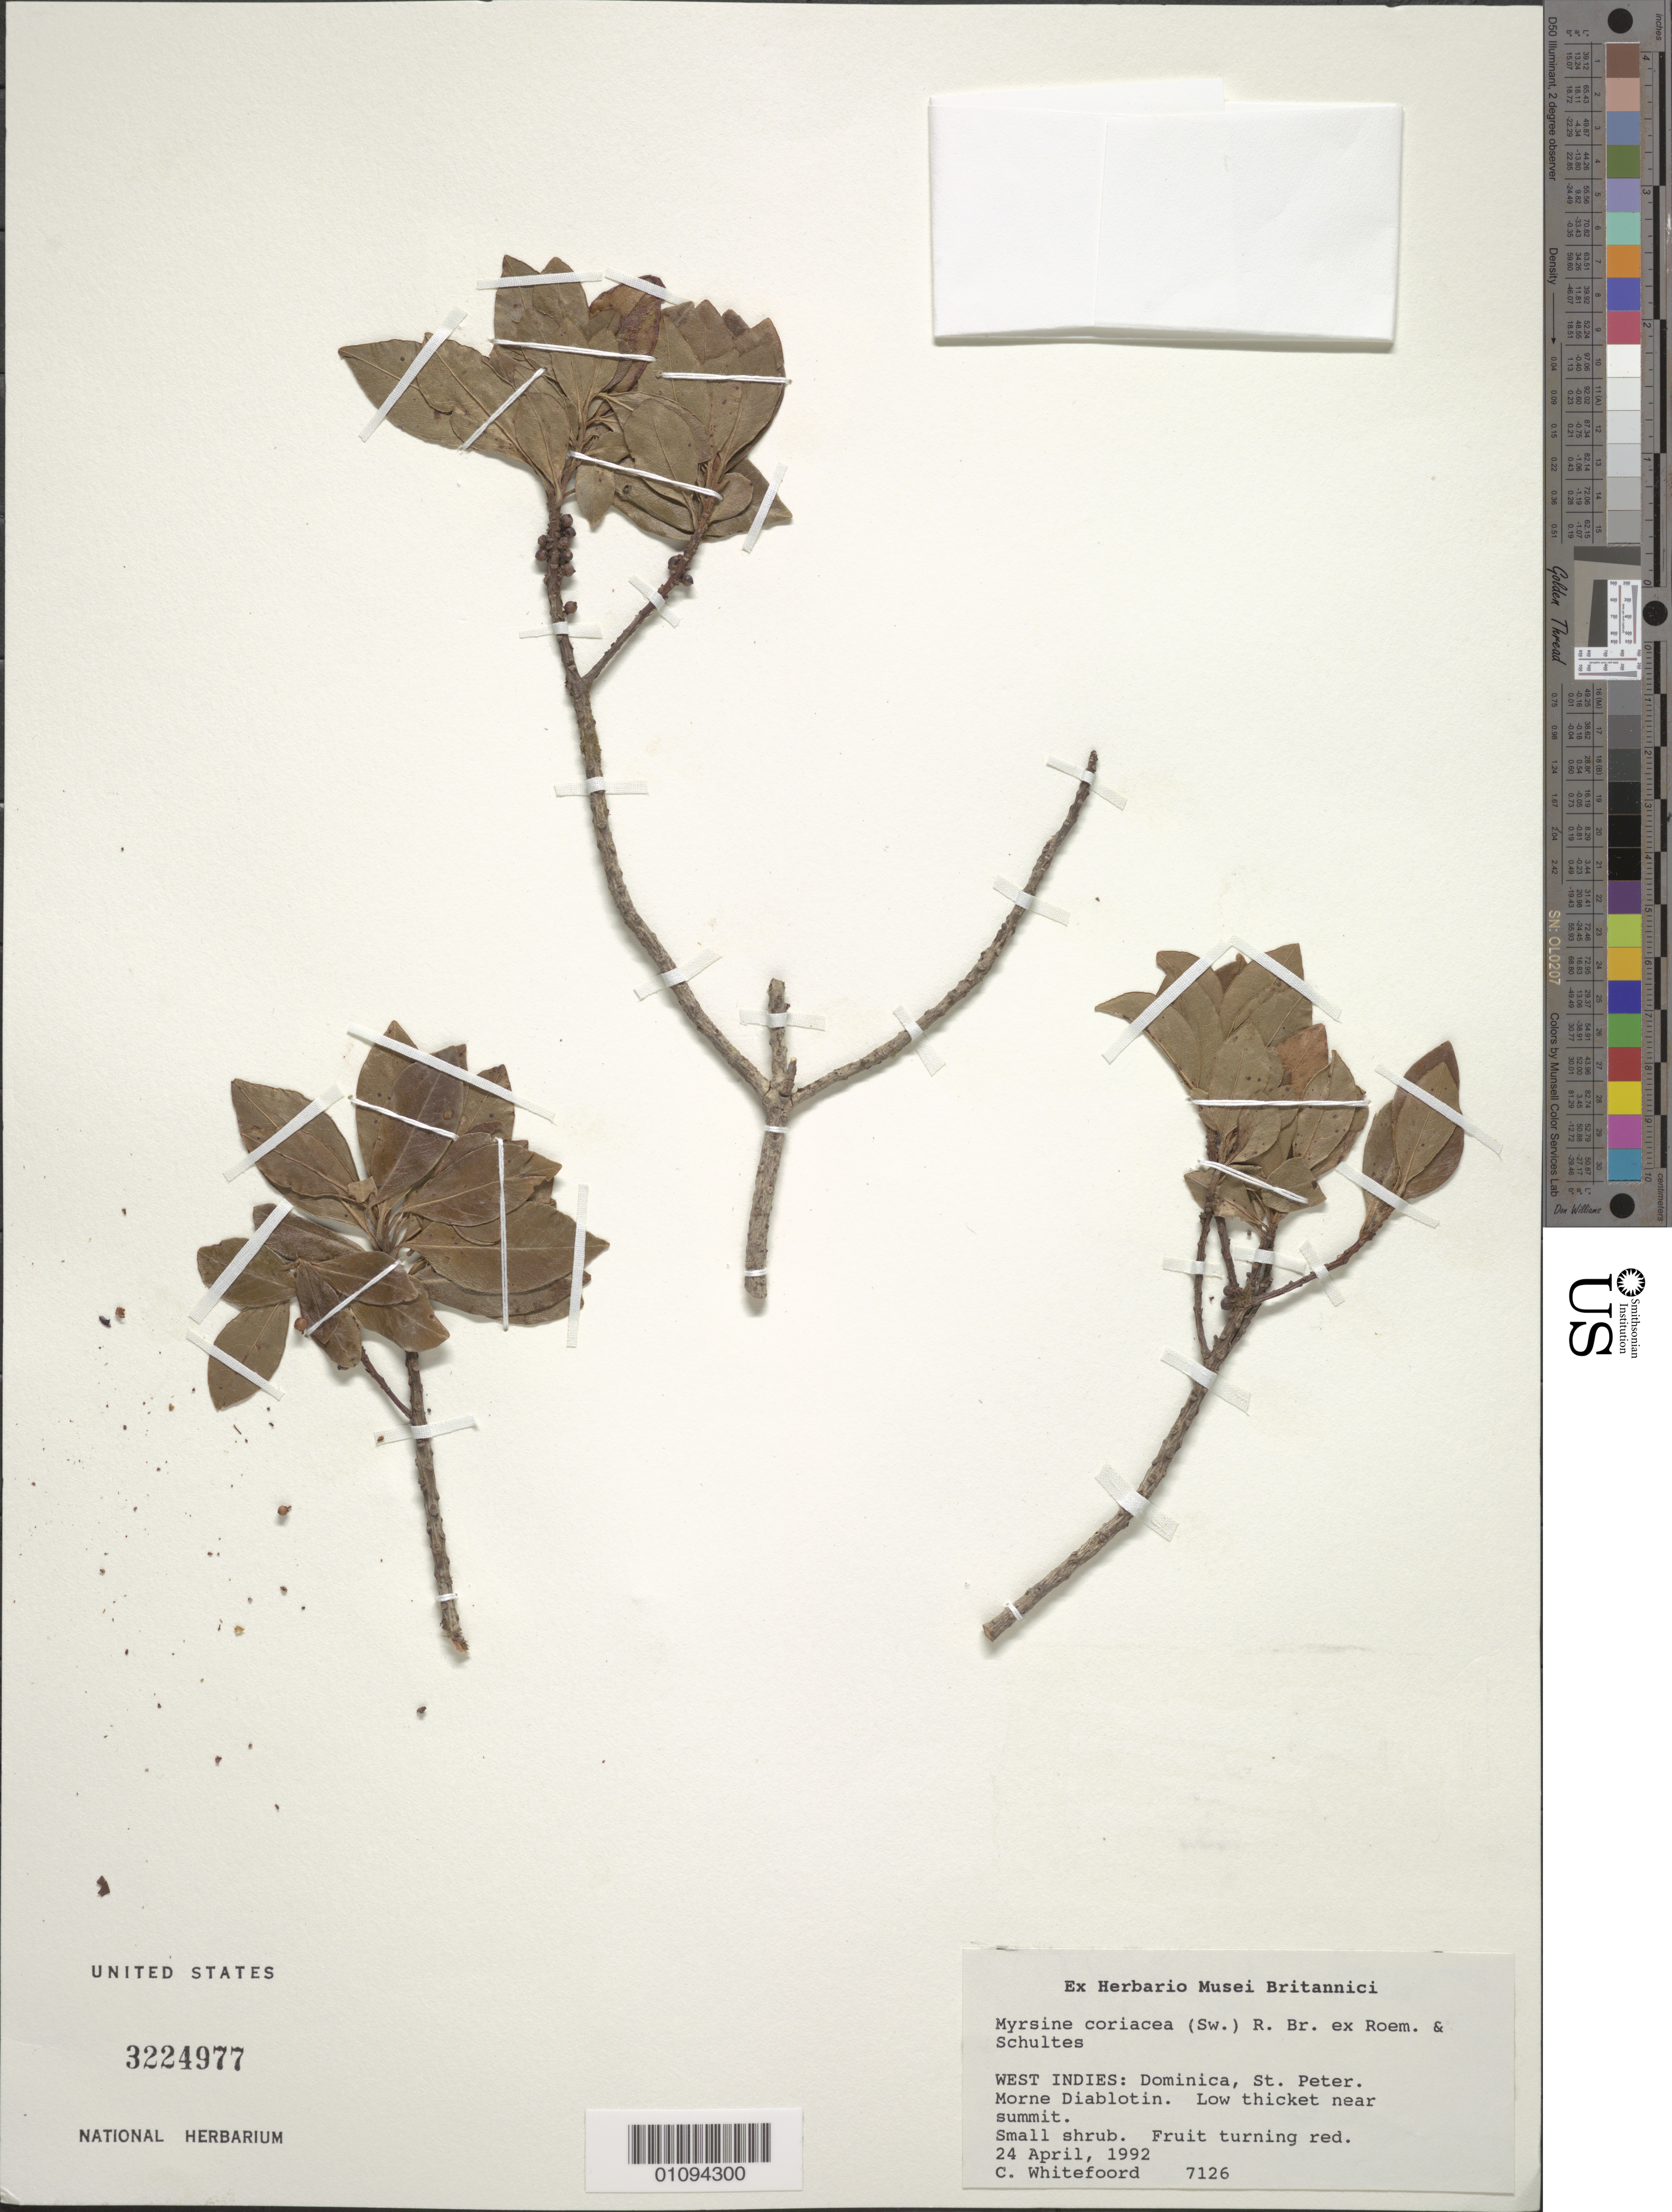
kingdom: Plantae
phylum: Tracheophyta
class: Magnoliopsida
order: Ericales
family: Primulaceae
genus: Myrsine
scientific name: Myrsine coriacea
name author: (Sw.) R. Br. ex Roem. & Schult.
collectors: C. Whitefoord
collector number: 7126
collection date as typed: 24 Apr 1992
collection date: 1992-04-24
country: Dominica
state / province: St. Peter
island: Dominica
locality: Morne Diablotin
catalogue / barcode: US 3224977